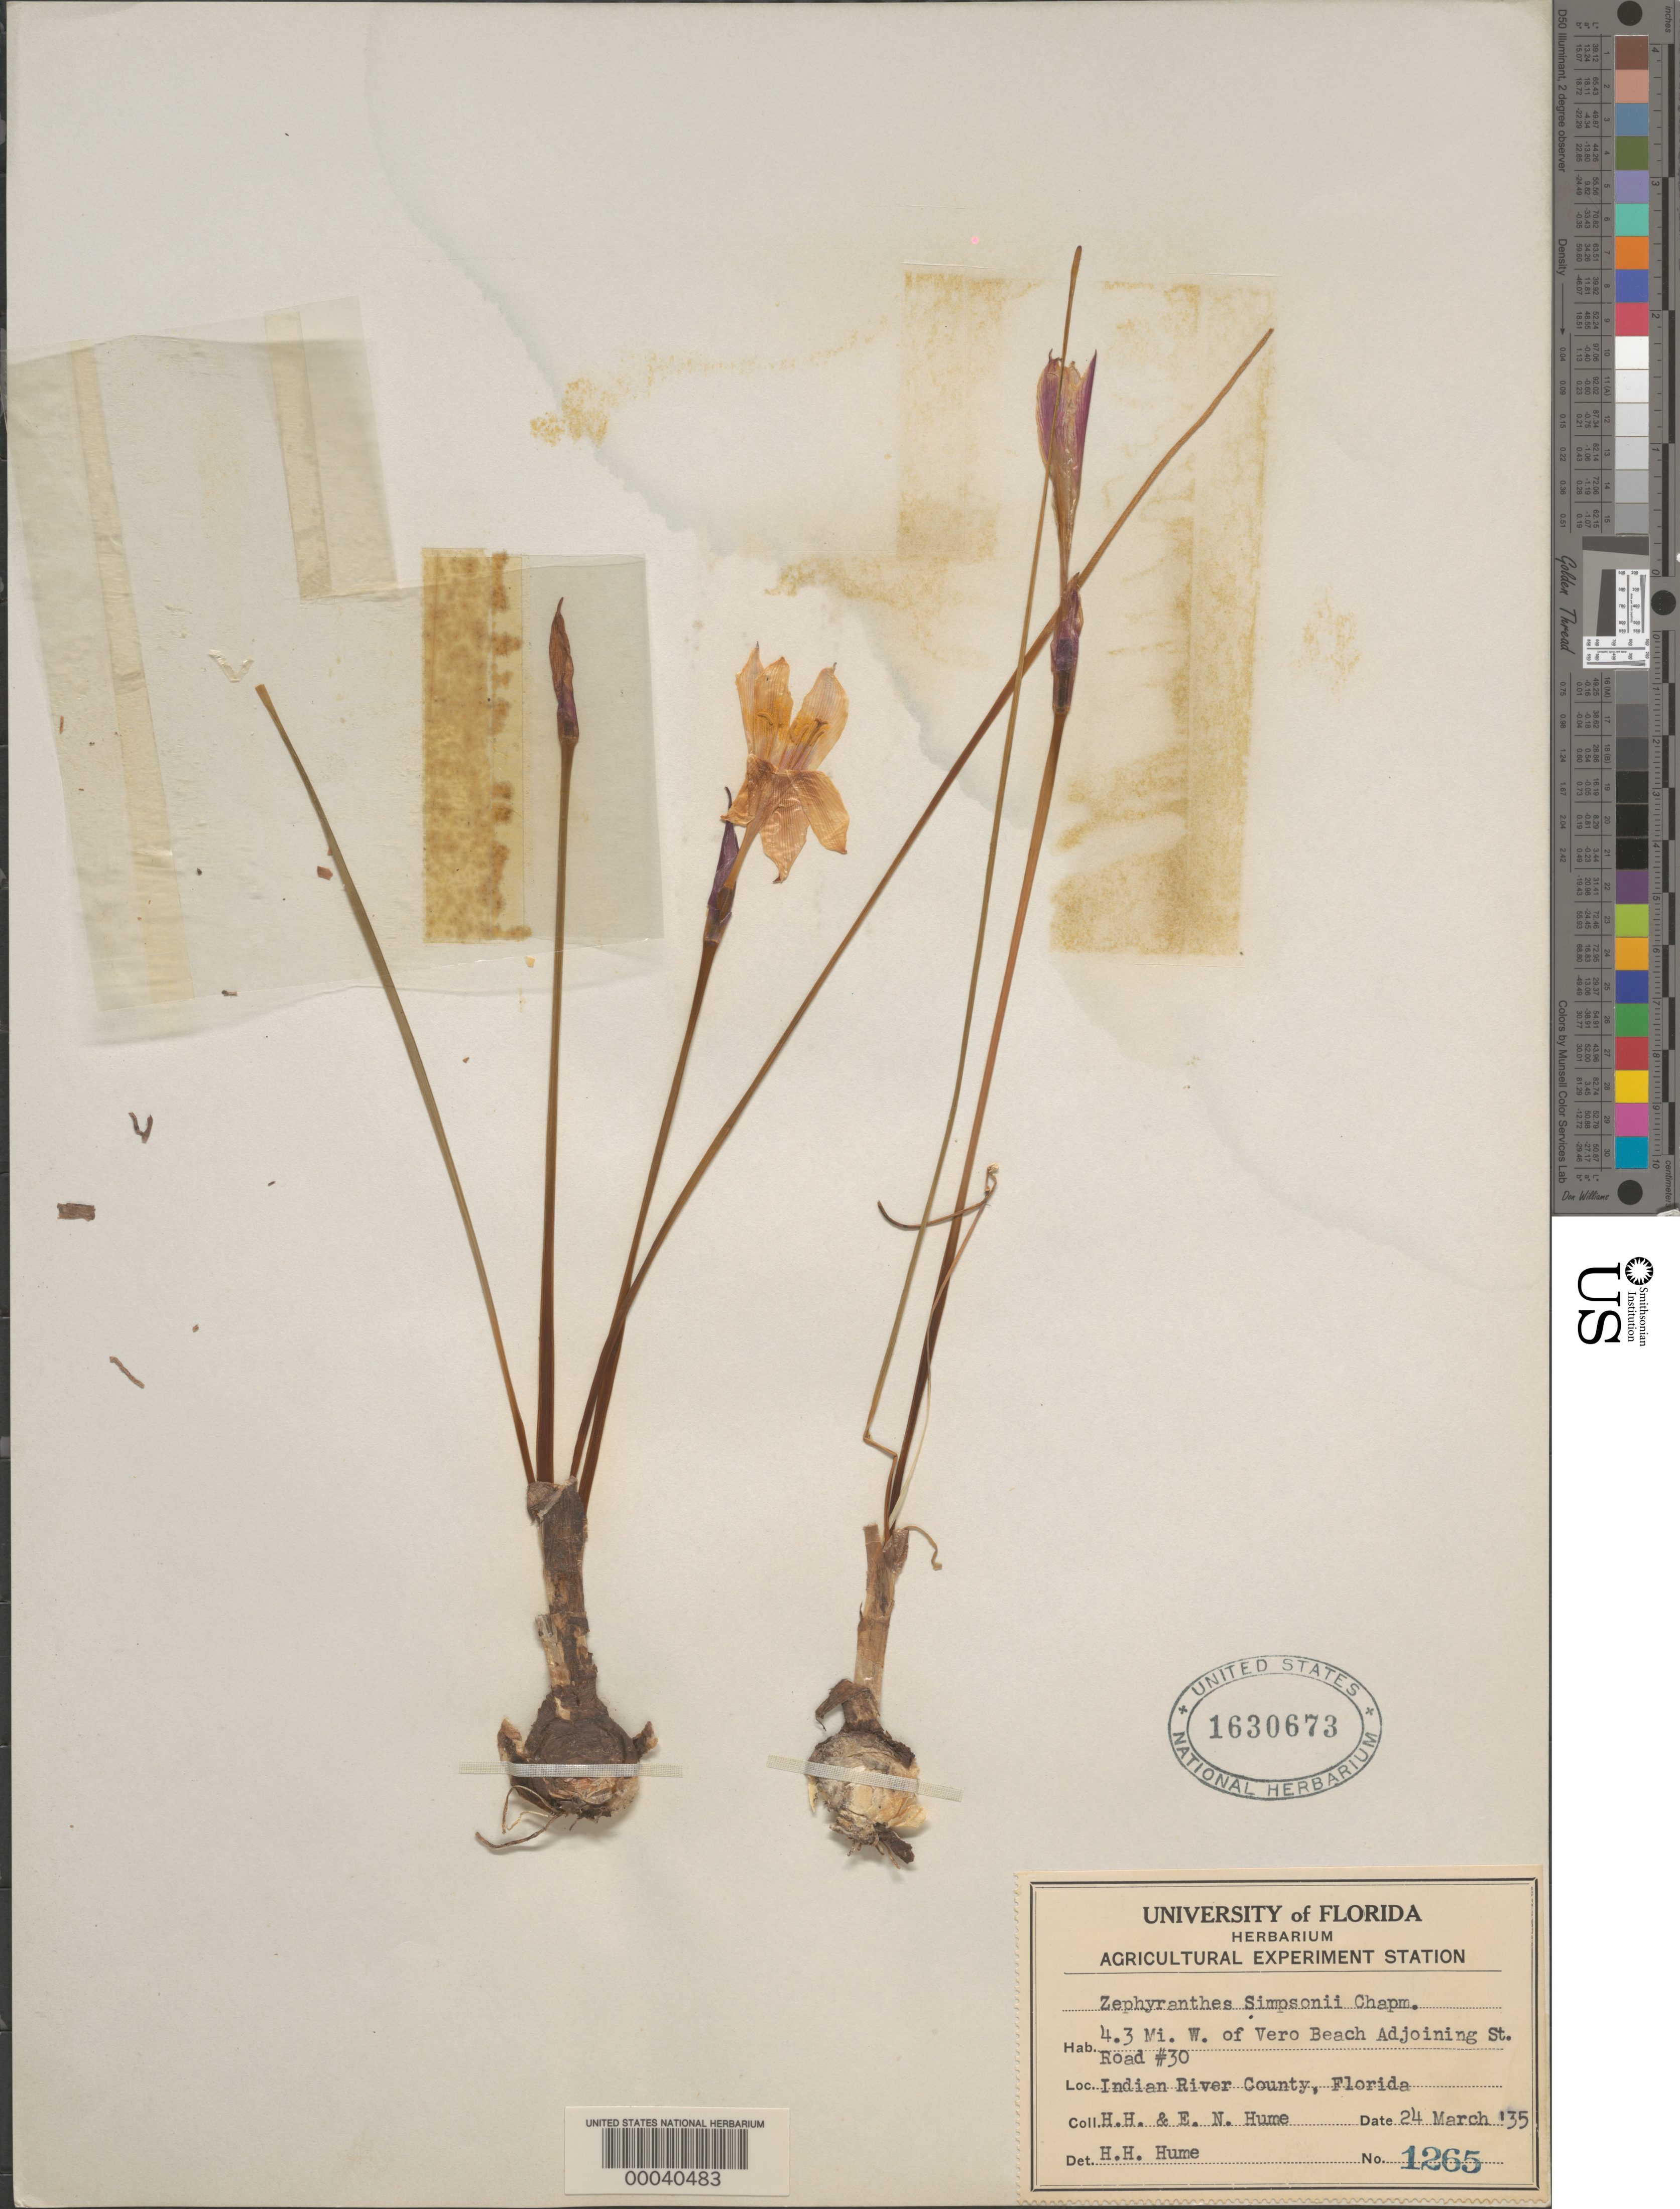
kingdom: Plantae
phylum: Tracheophyta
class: Liliopsida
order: Asparagales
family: Amaryllidaceae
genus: Zephyranthes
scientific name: Zephyranthes simpsonii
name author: Chapm.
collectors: H. Hume & H. Hume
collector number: Univ Of Fl Herb 1265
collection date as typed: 24 Mar 1935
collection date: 1935-03-24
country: United States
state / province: Florida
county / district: Indian River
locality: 4.3 mi. w of vero beach. adjoining state rd. 30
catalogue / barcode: US 1630673